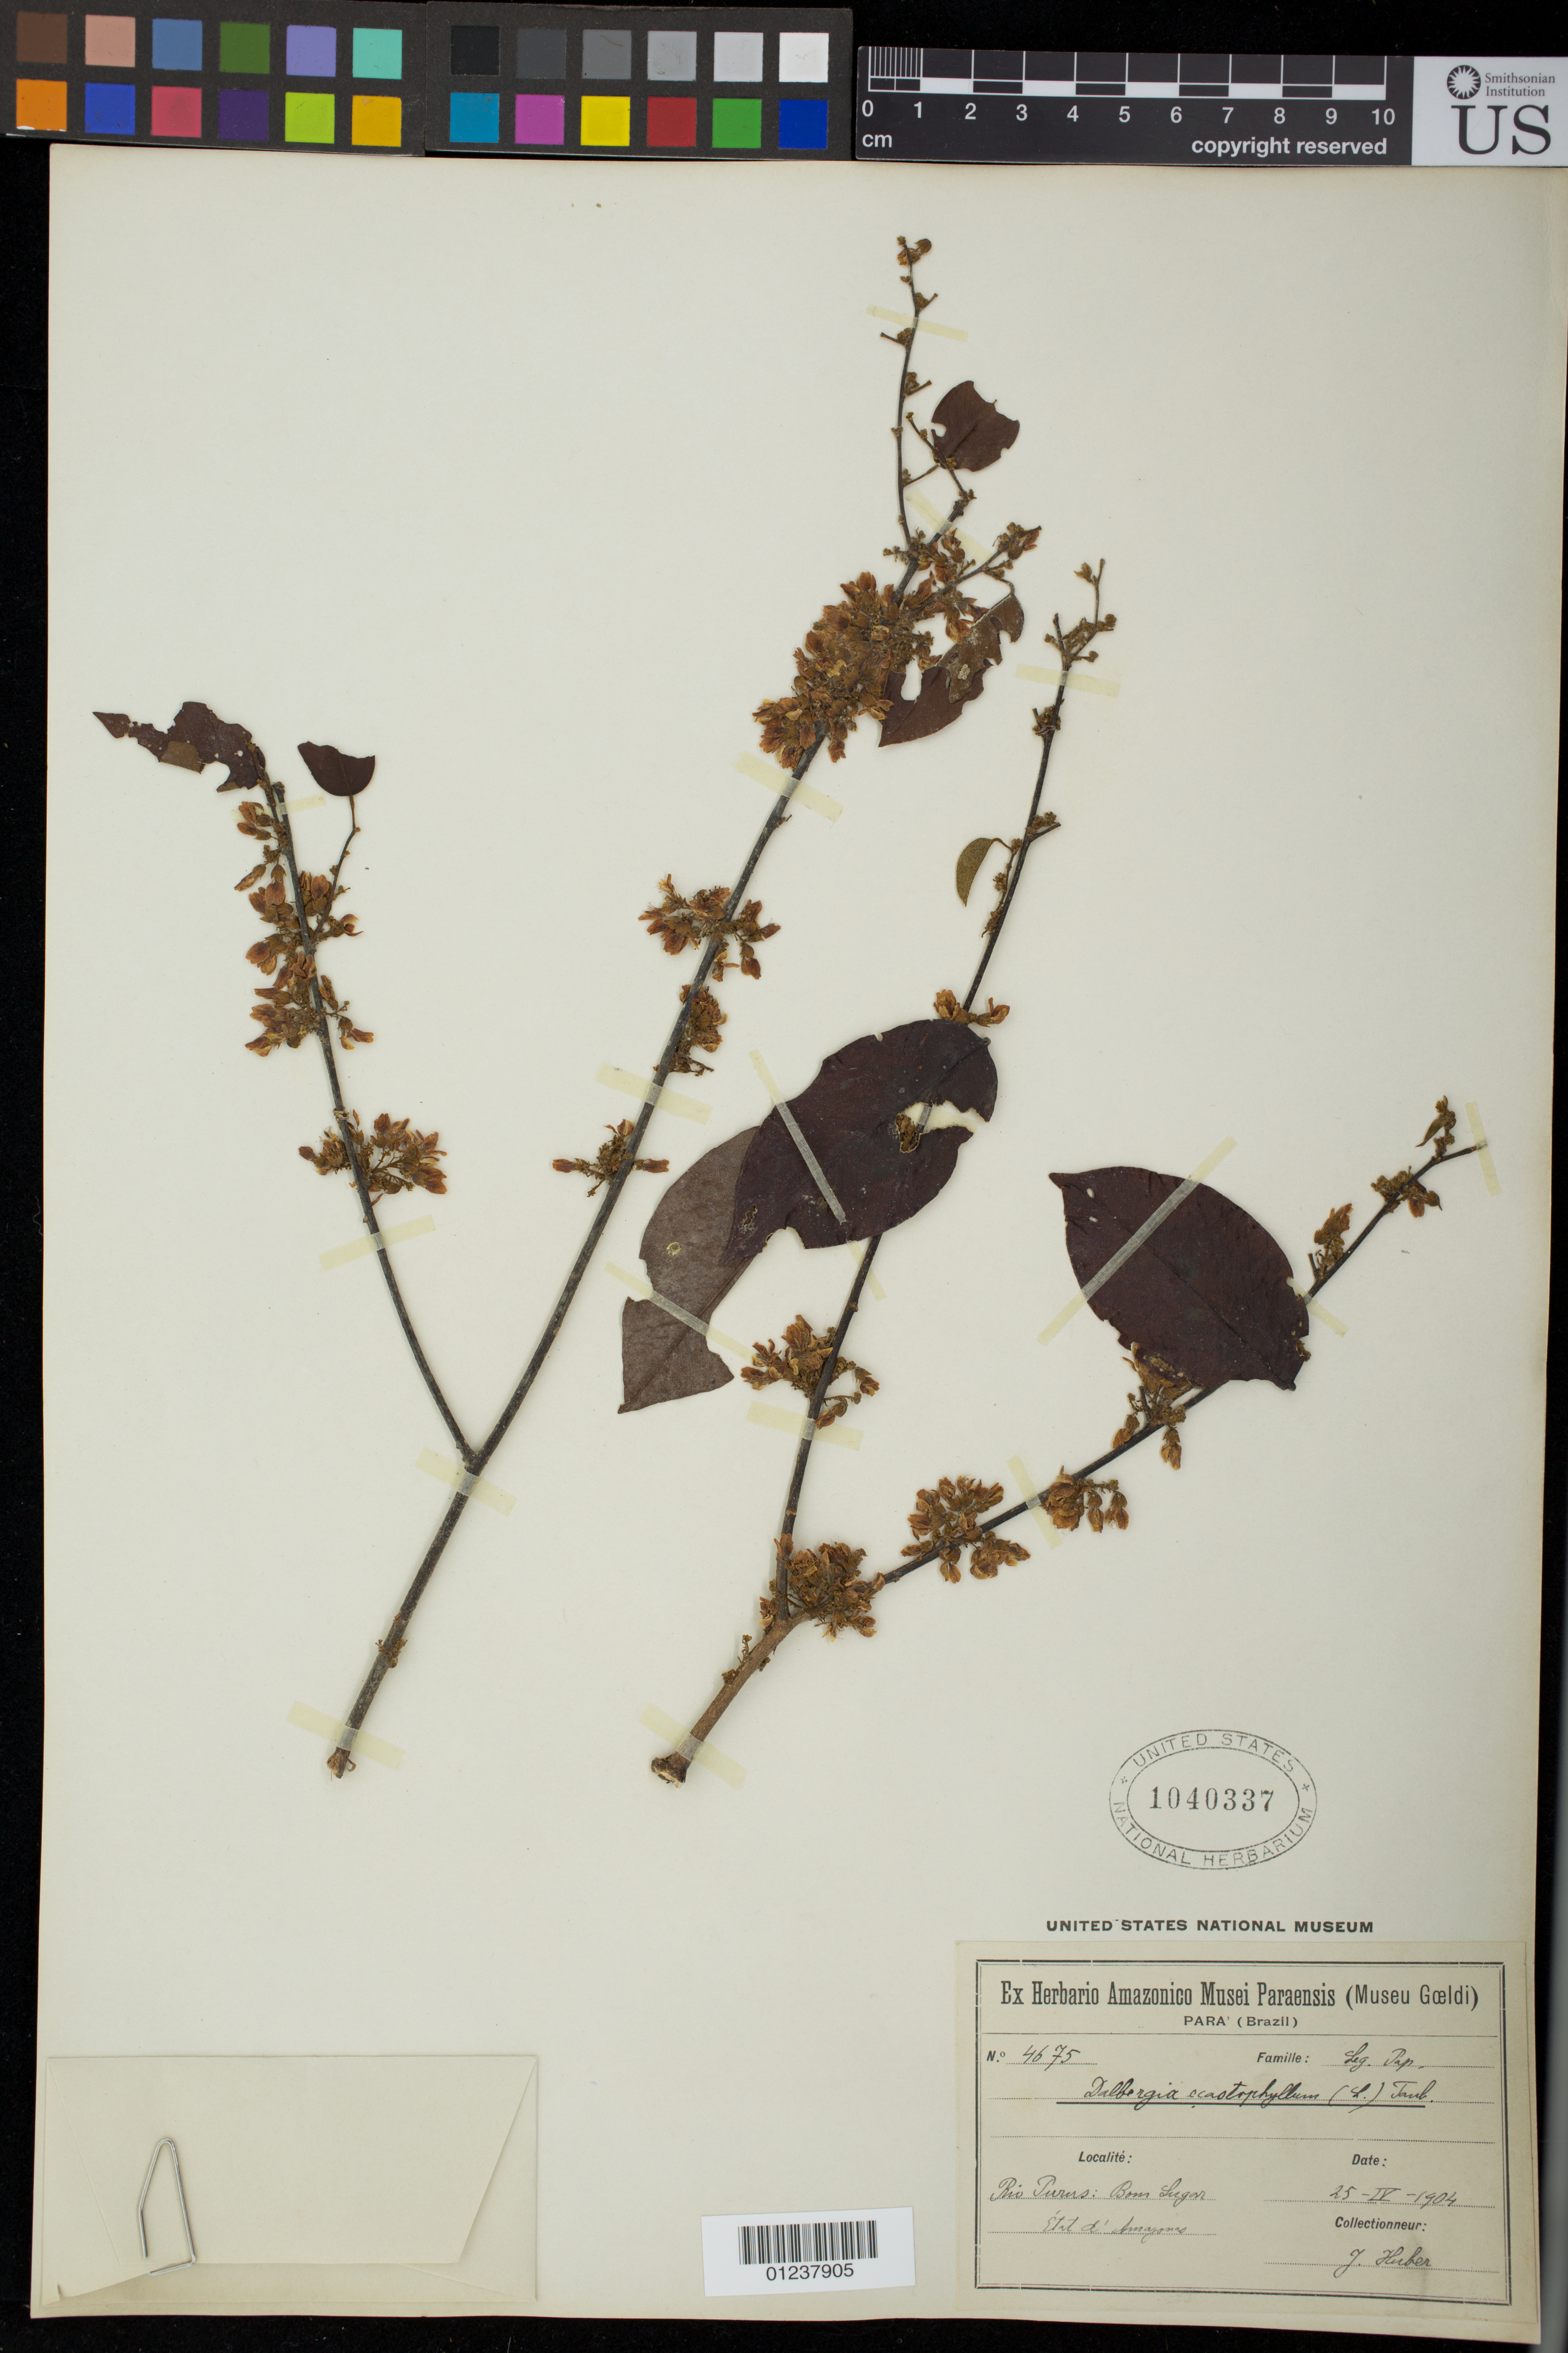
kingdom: Plantae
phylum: Tracheophyta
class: Magnoliopsida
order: Fabales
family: Fabaceae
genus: Dalbergia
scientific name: Dalbergia ecastaphyllum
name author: (L.) Taub.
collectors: J. Huber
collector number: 4675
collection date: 1904-04-25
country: Brazil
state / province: Amazonas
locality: Rio Purus: Bom Lugar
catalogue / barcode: US 1040337